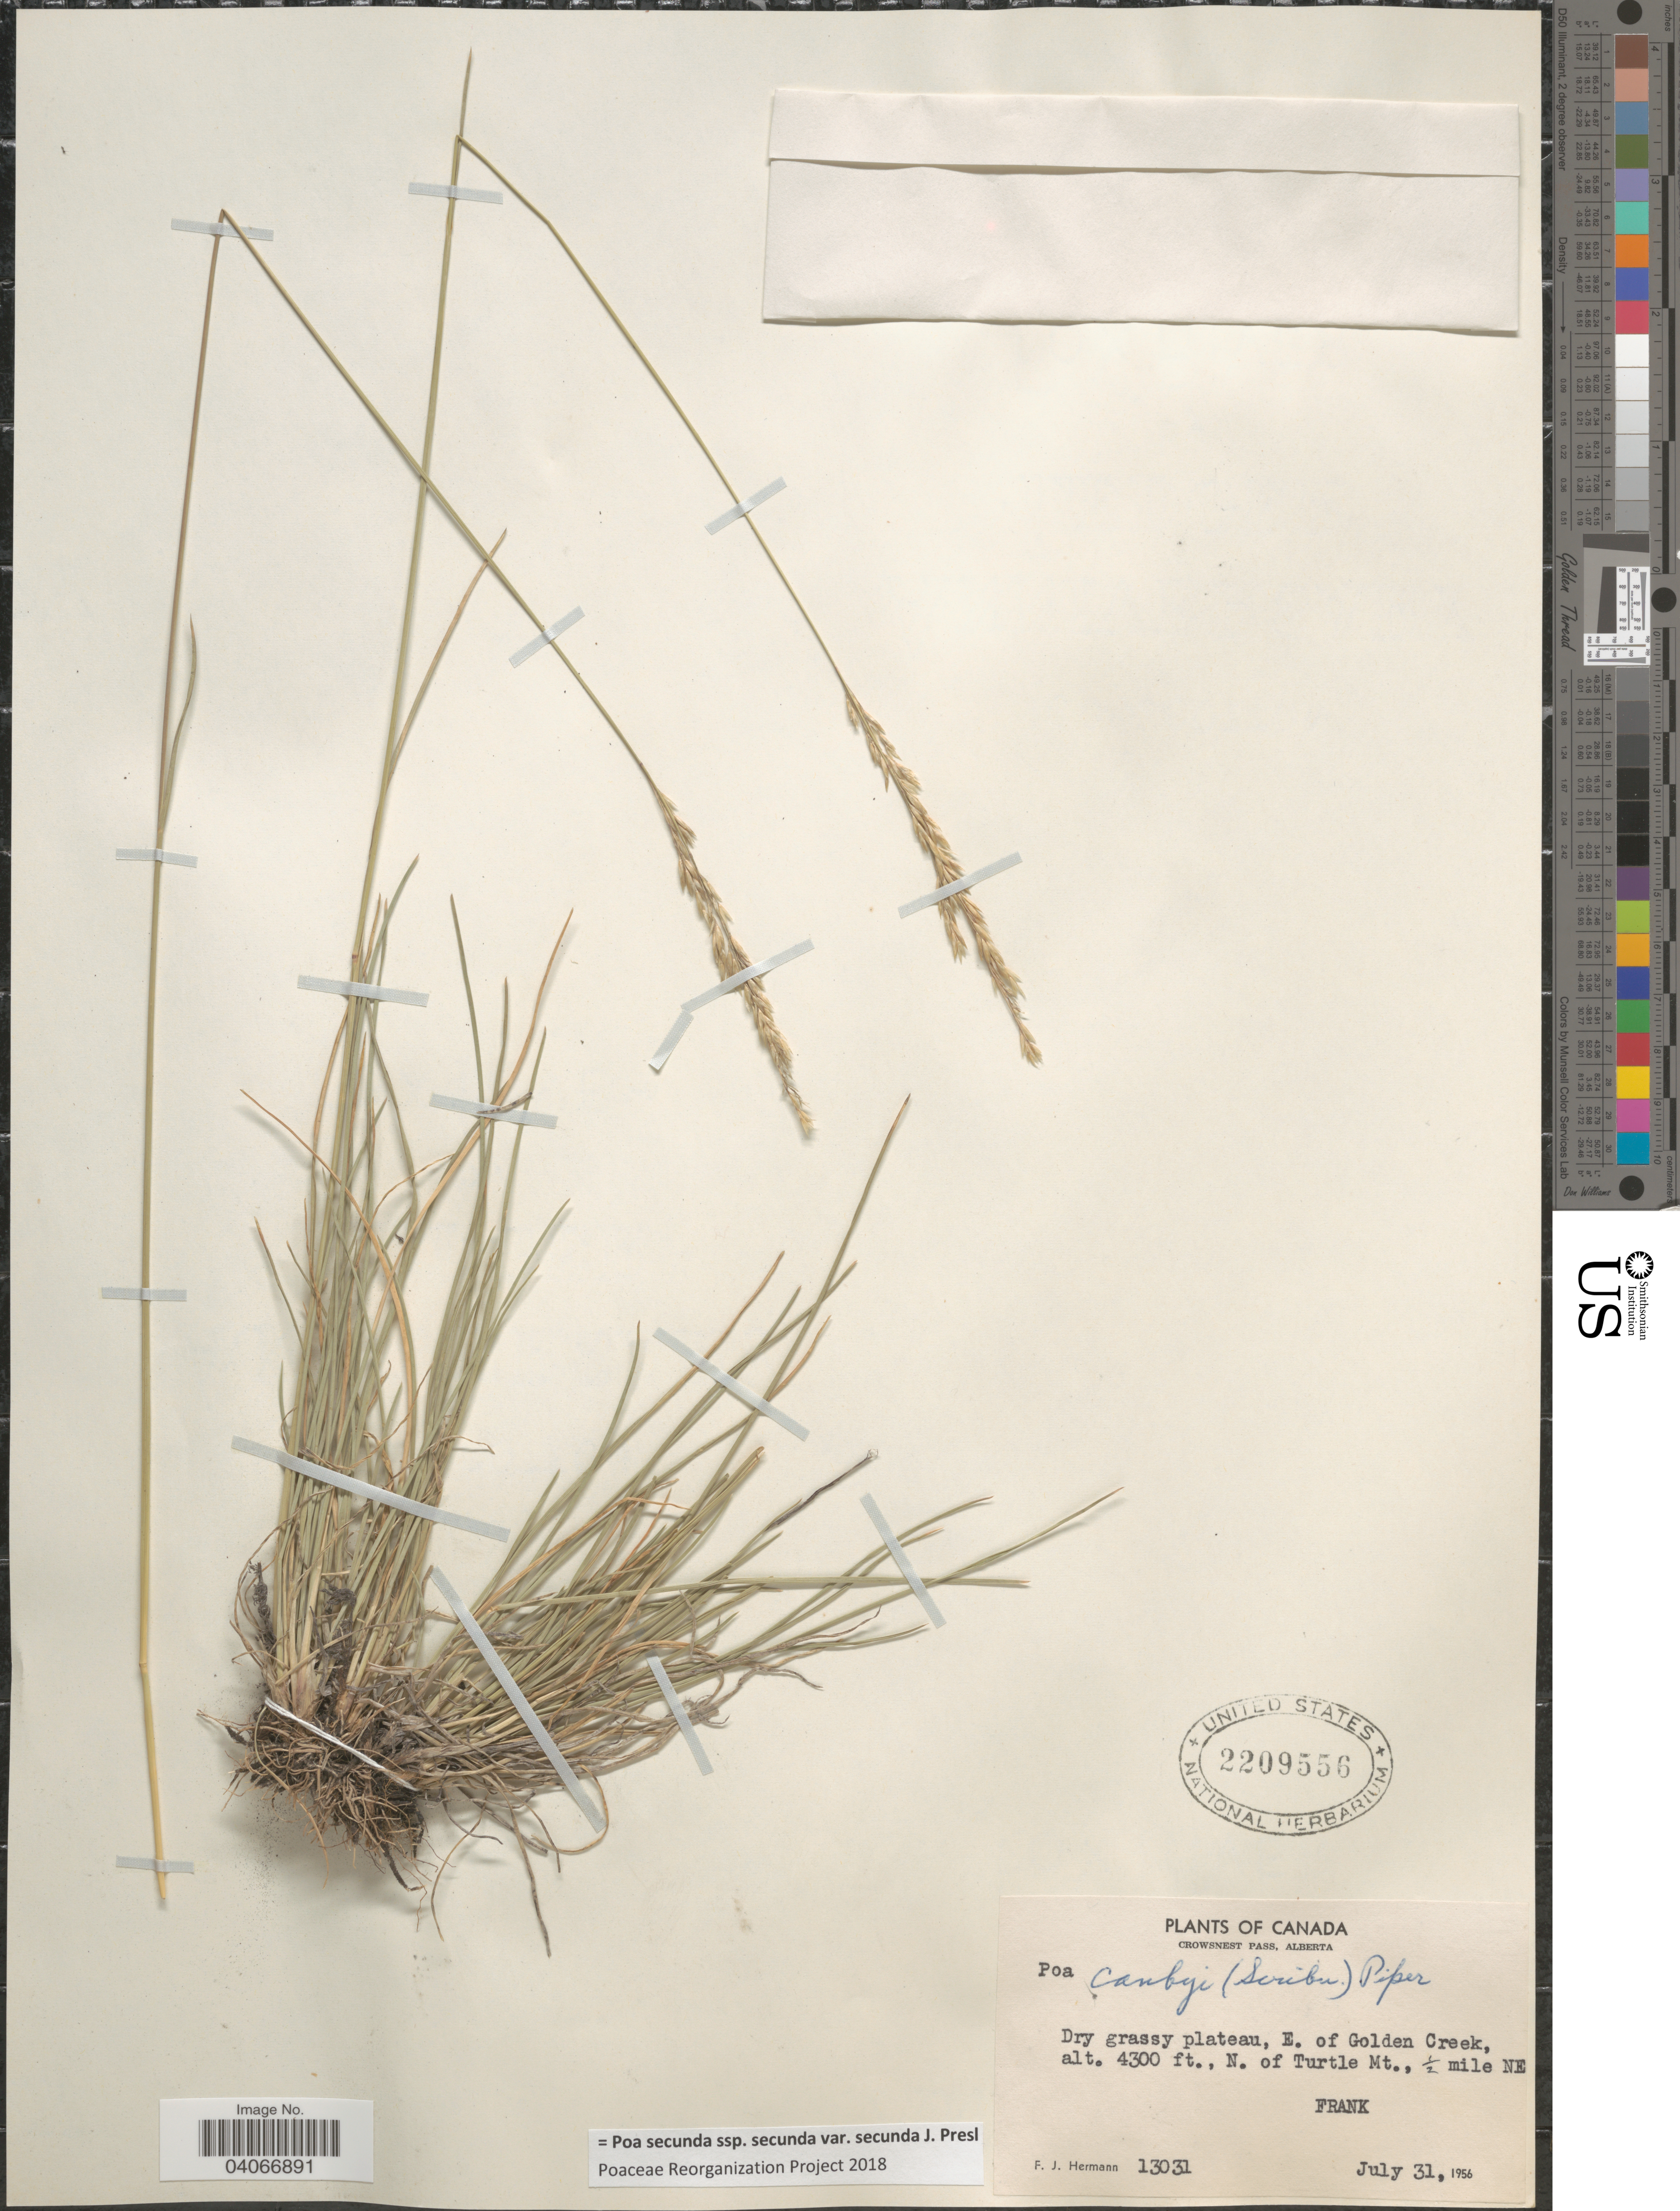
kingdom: Plantae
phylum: Tracheophyta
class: Liliopsida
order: Poales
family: Poaceae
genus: Poa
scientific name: Poa secunda subsp. secunda var. secunda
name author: J. Presl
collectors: F. J. Hermann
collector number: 13031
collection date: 1956-07-31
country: Canada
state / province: Alberta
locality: Crowsnest Pass. Dry grassy plateau, E. of Golden Creek, N. of Turtle Mt. ½ mile NE Frank.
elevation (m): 1311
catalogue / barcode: US 2209556